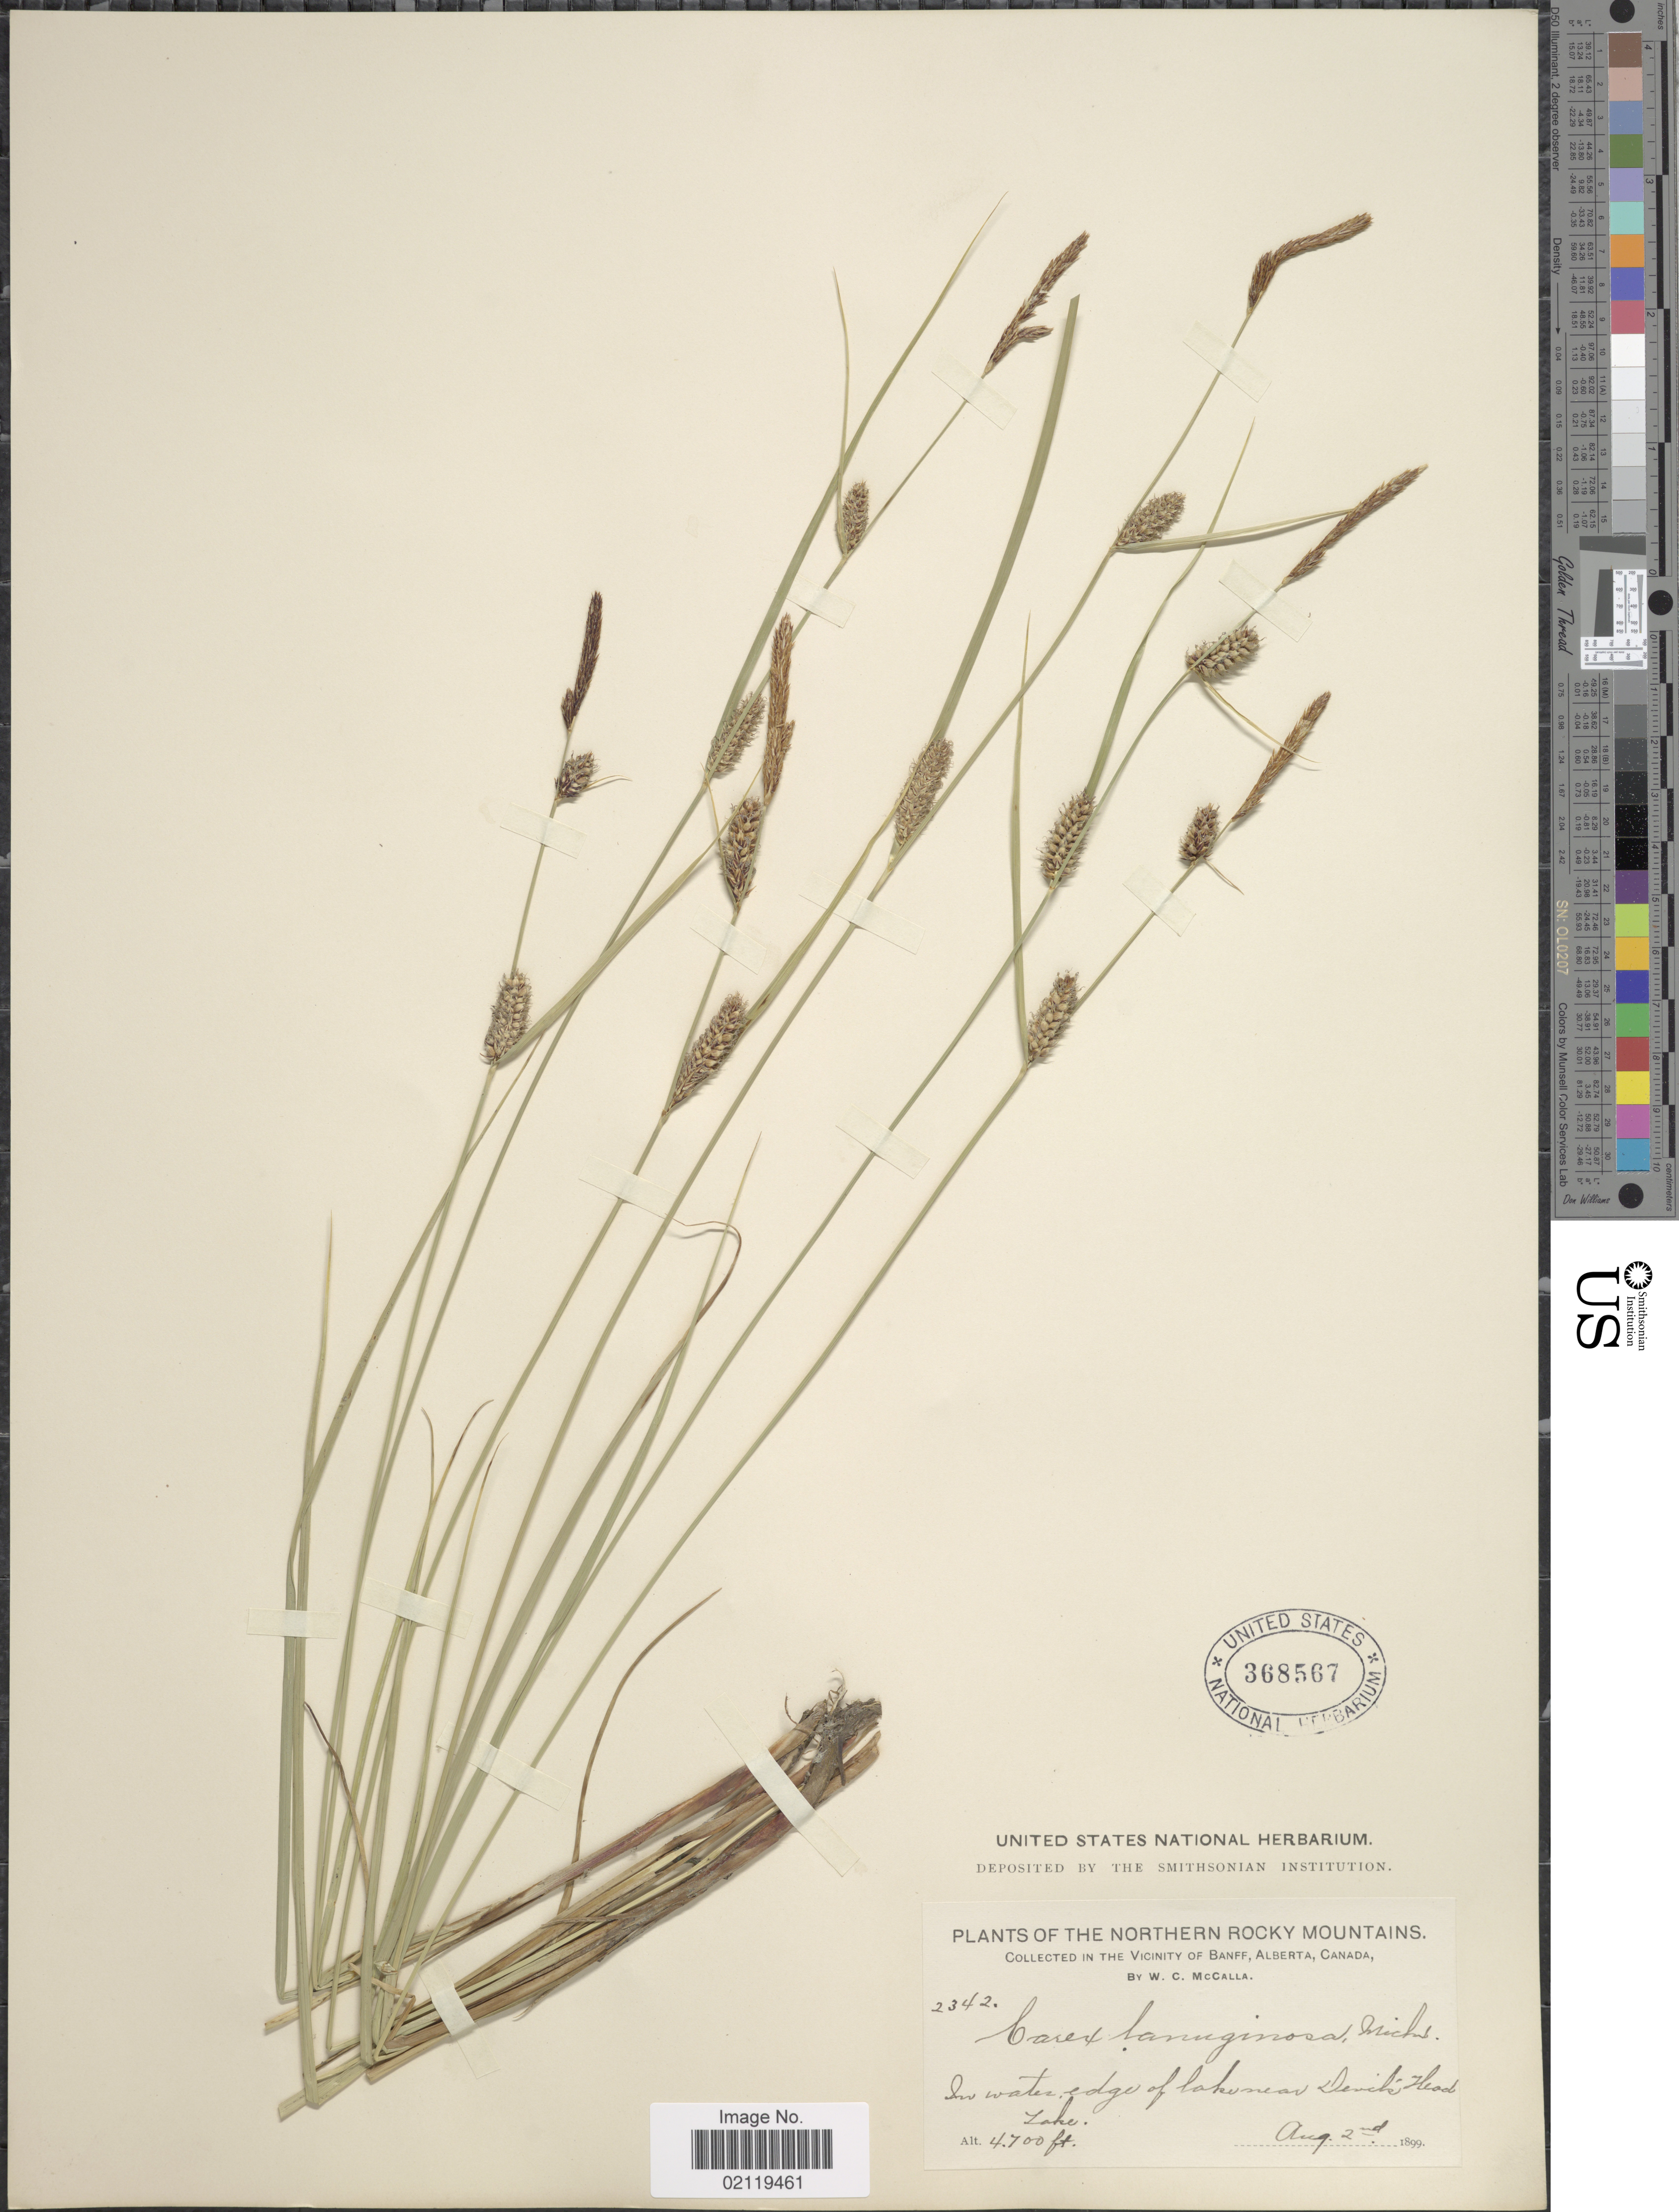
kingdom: Plantae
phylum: Tracheophyta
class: Liliopsida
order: Poales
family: Cyperaceae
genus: Carex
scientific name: Carex pellita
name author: Muhl. ex Willd.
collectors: W. McCalla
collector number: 2342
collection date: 1899-08-02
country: Canada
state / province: Alberta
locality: Northern Rocky Mountains. Vicinity of Banff. In water edge of lake near Devil's Head Lake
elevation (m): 1433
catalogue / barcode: US 368567